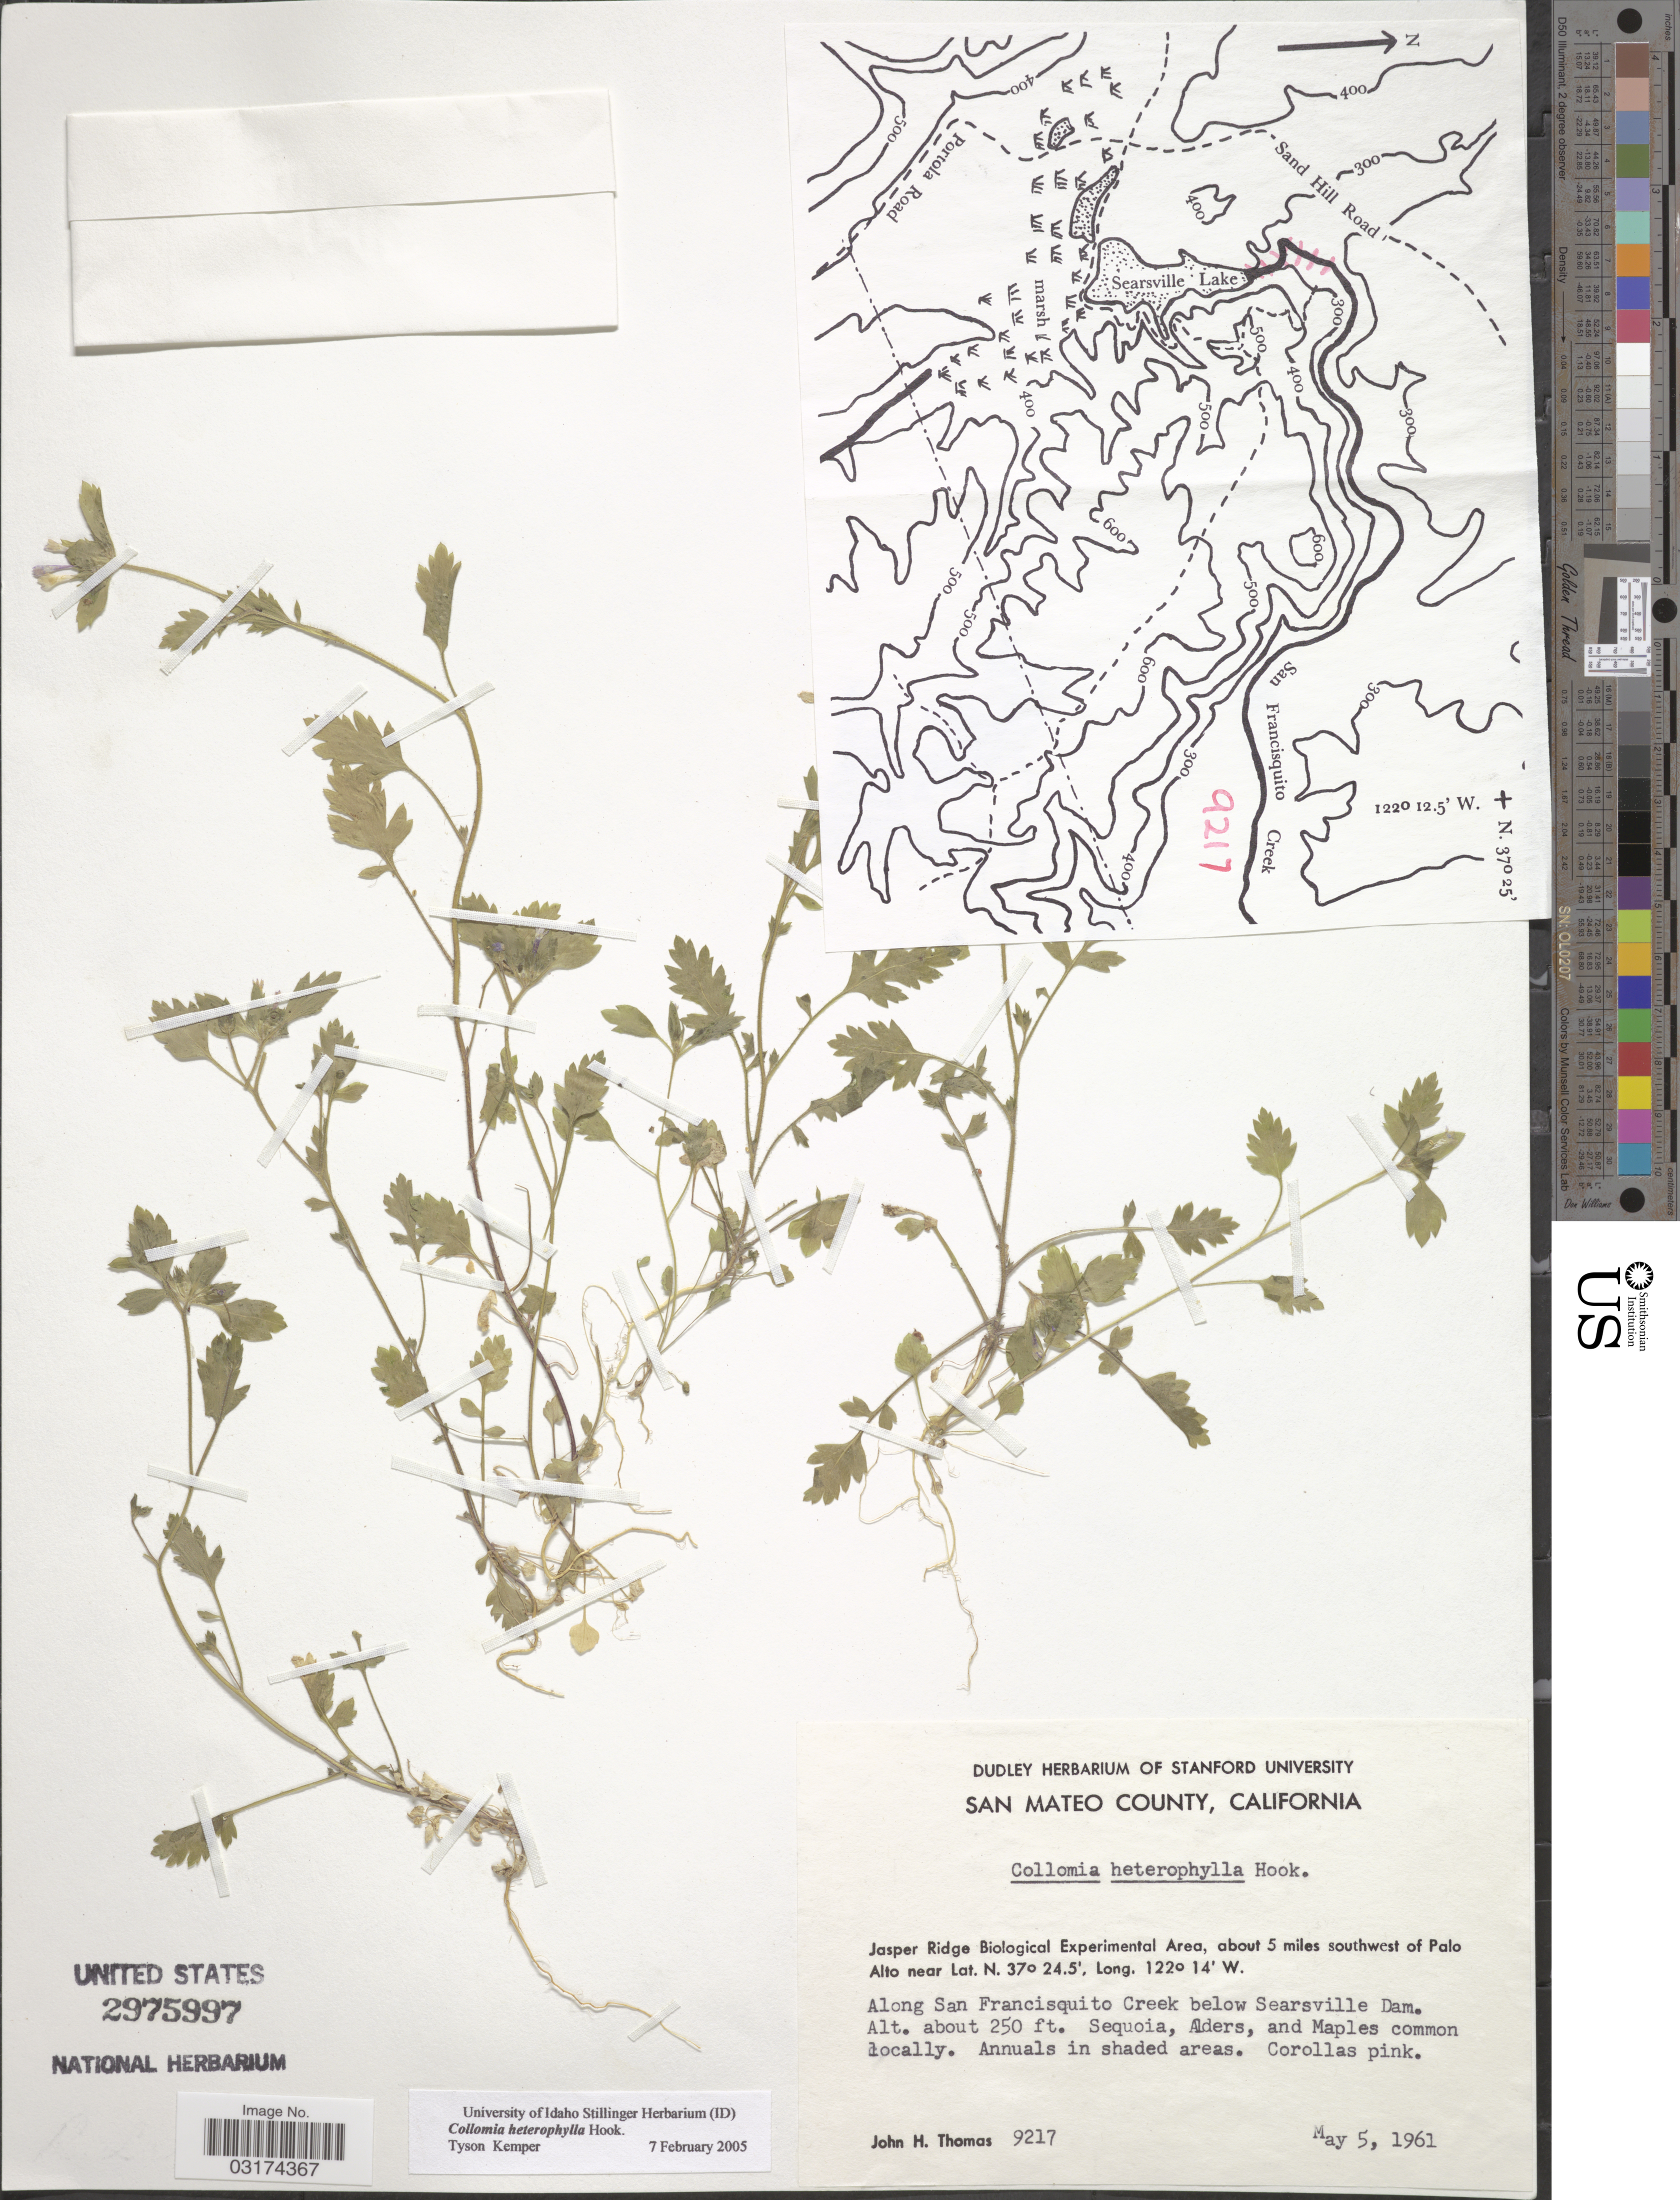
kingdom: Plantae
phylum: Tracheophyta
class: Magnoliopsida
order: Ericales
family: Polemoniaceae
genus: Collomia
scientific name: Collomia heterophylla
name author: Hook.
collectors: J. H. Thomas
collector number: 9217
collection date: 1961-05-05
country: United States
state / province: California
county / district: San Mateo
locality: San Mateo County. Jasper Ridge Biological Experimental Area, about 5 miles southwest of Palo Alto. Along San Francisquito Creek below Searsville Dam.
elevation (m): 76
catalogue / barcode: US 2975997